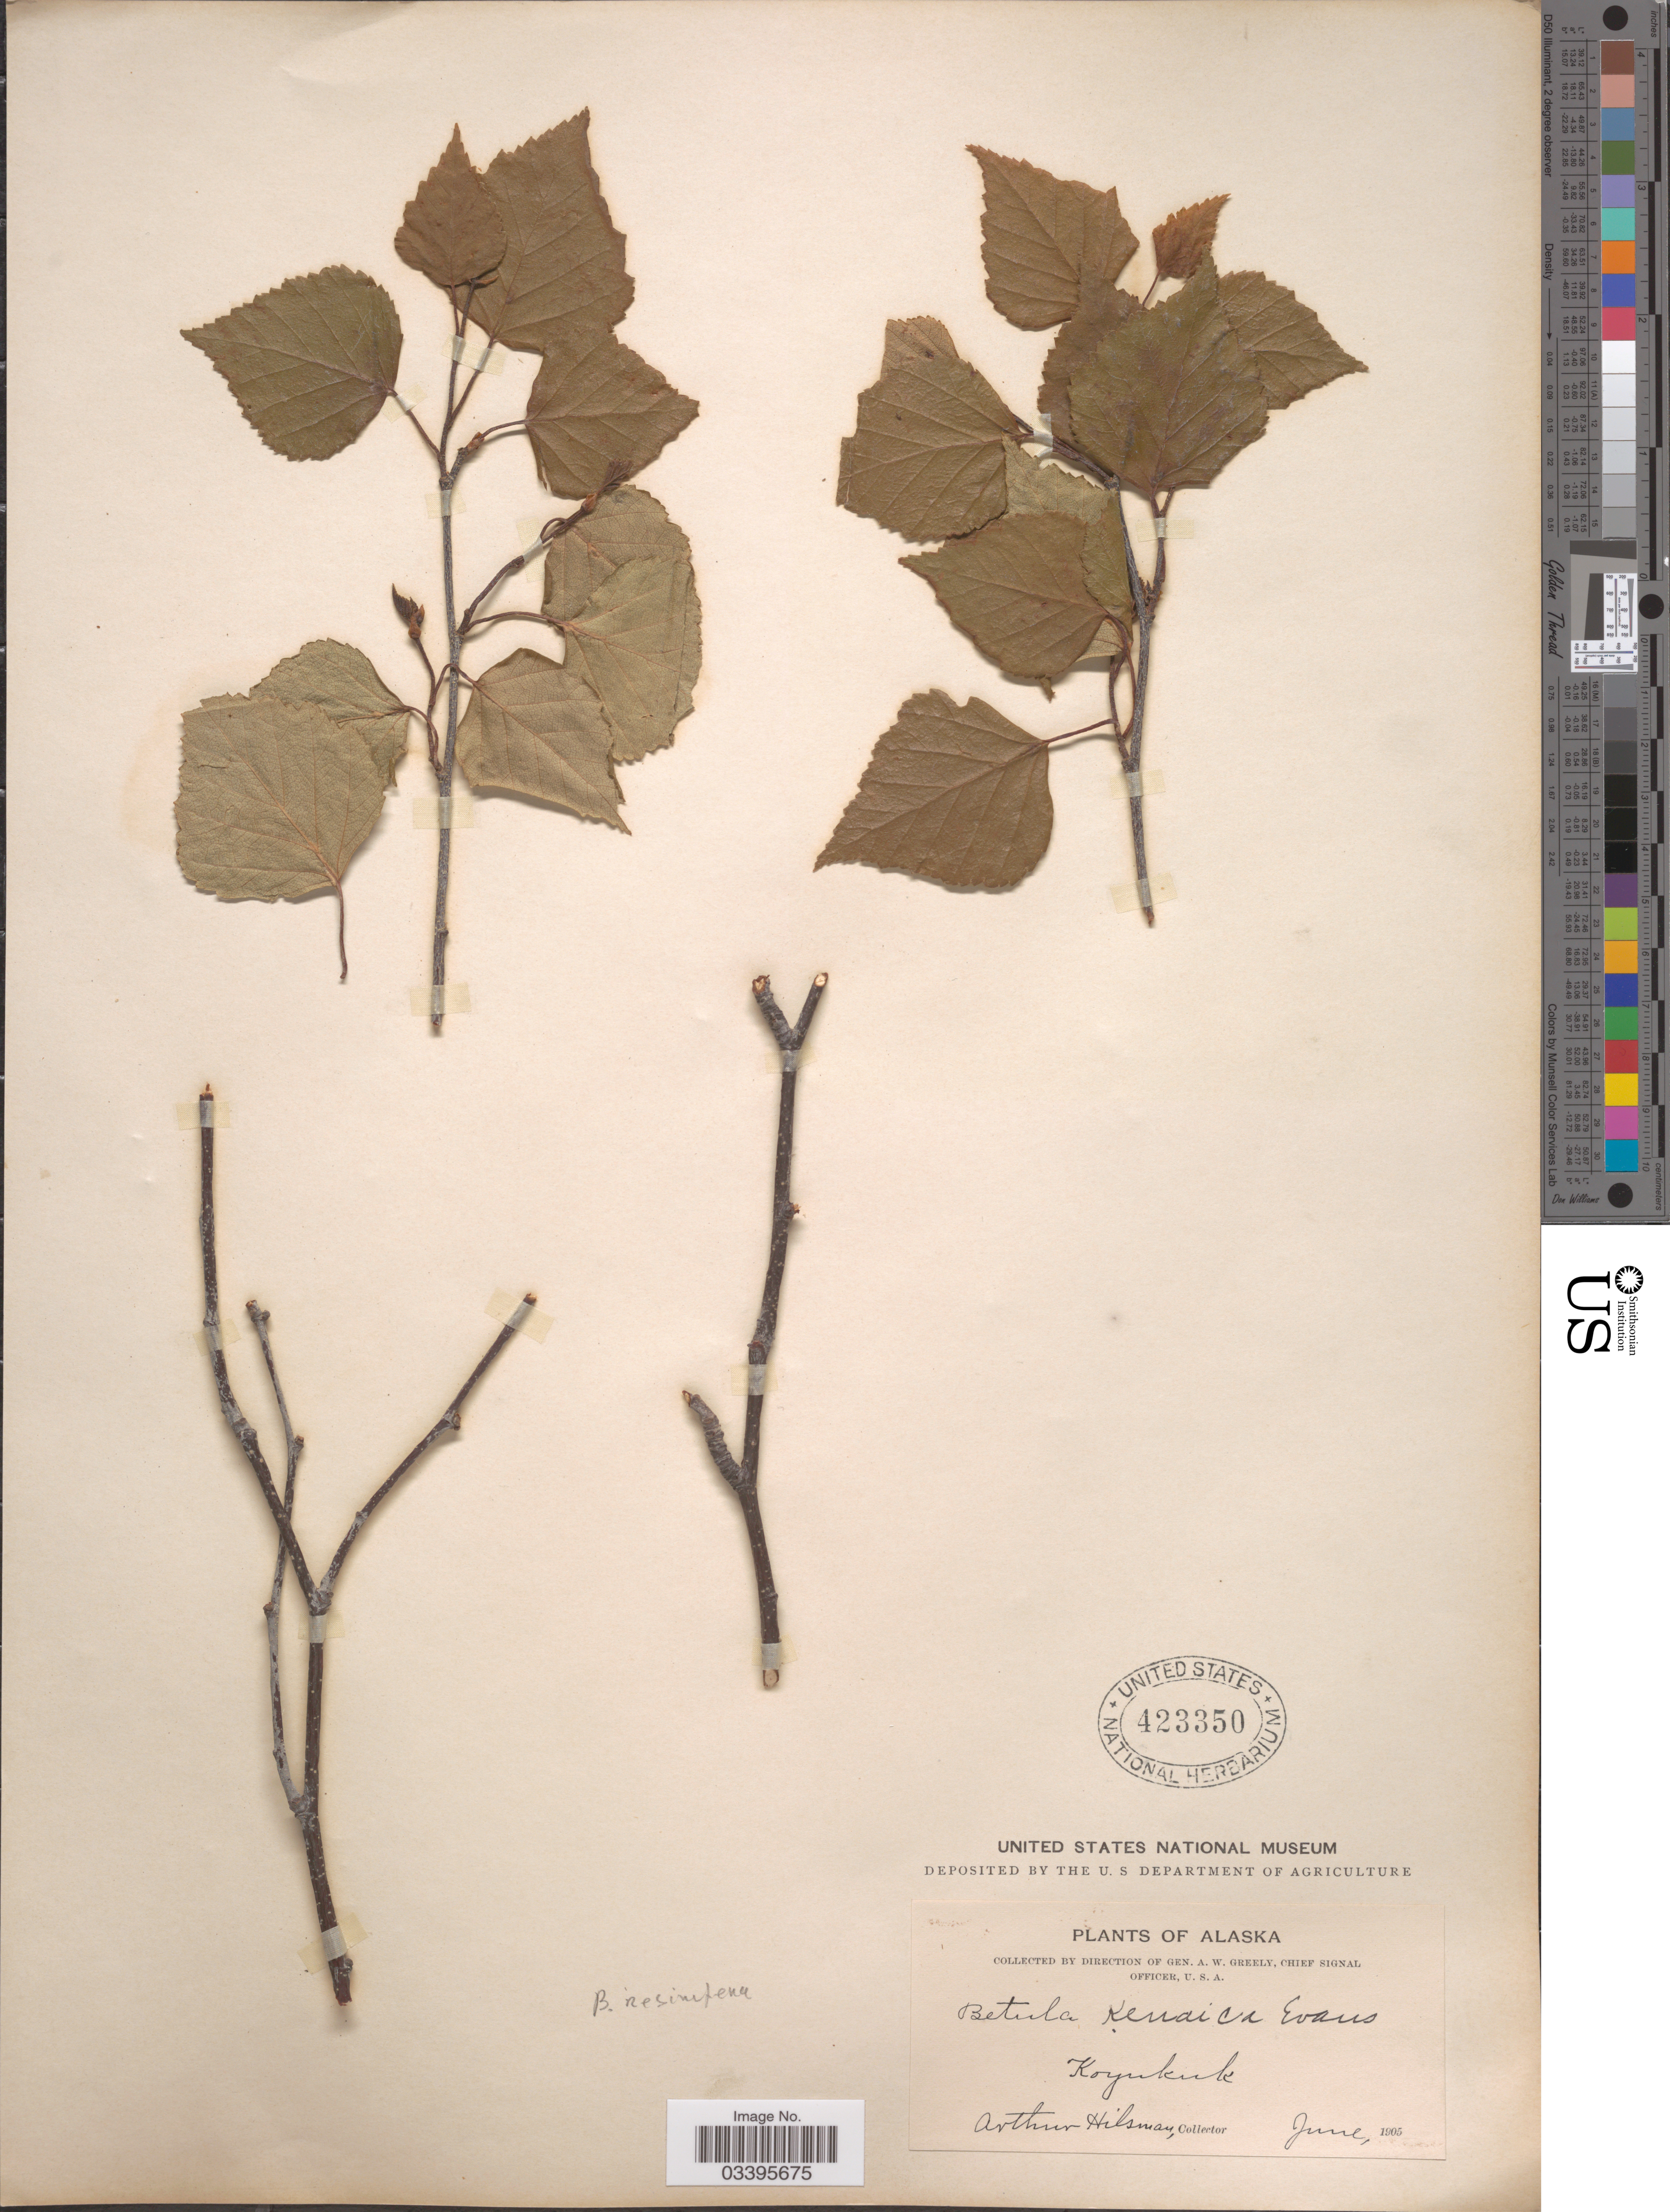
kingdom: Plantae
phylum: Tracheophyta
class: Magnoliopsida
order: Fagales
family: Betulaceae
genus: Betula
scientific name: Betula kenaica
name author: W.H. Evans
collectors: A. Hilsman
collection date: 1905-06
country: United States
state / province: Alaska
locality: Koyukuk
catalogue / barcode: US 423350